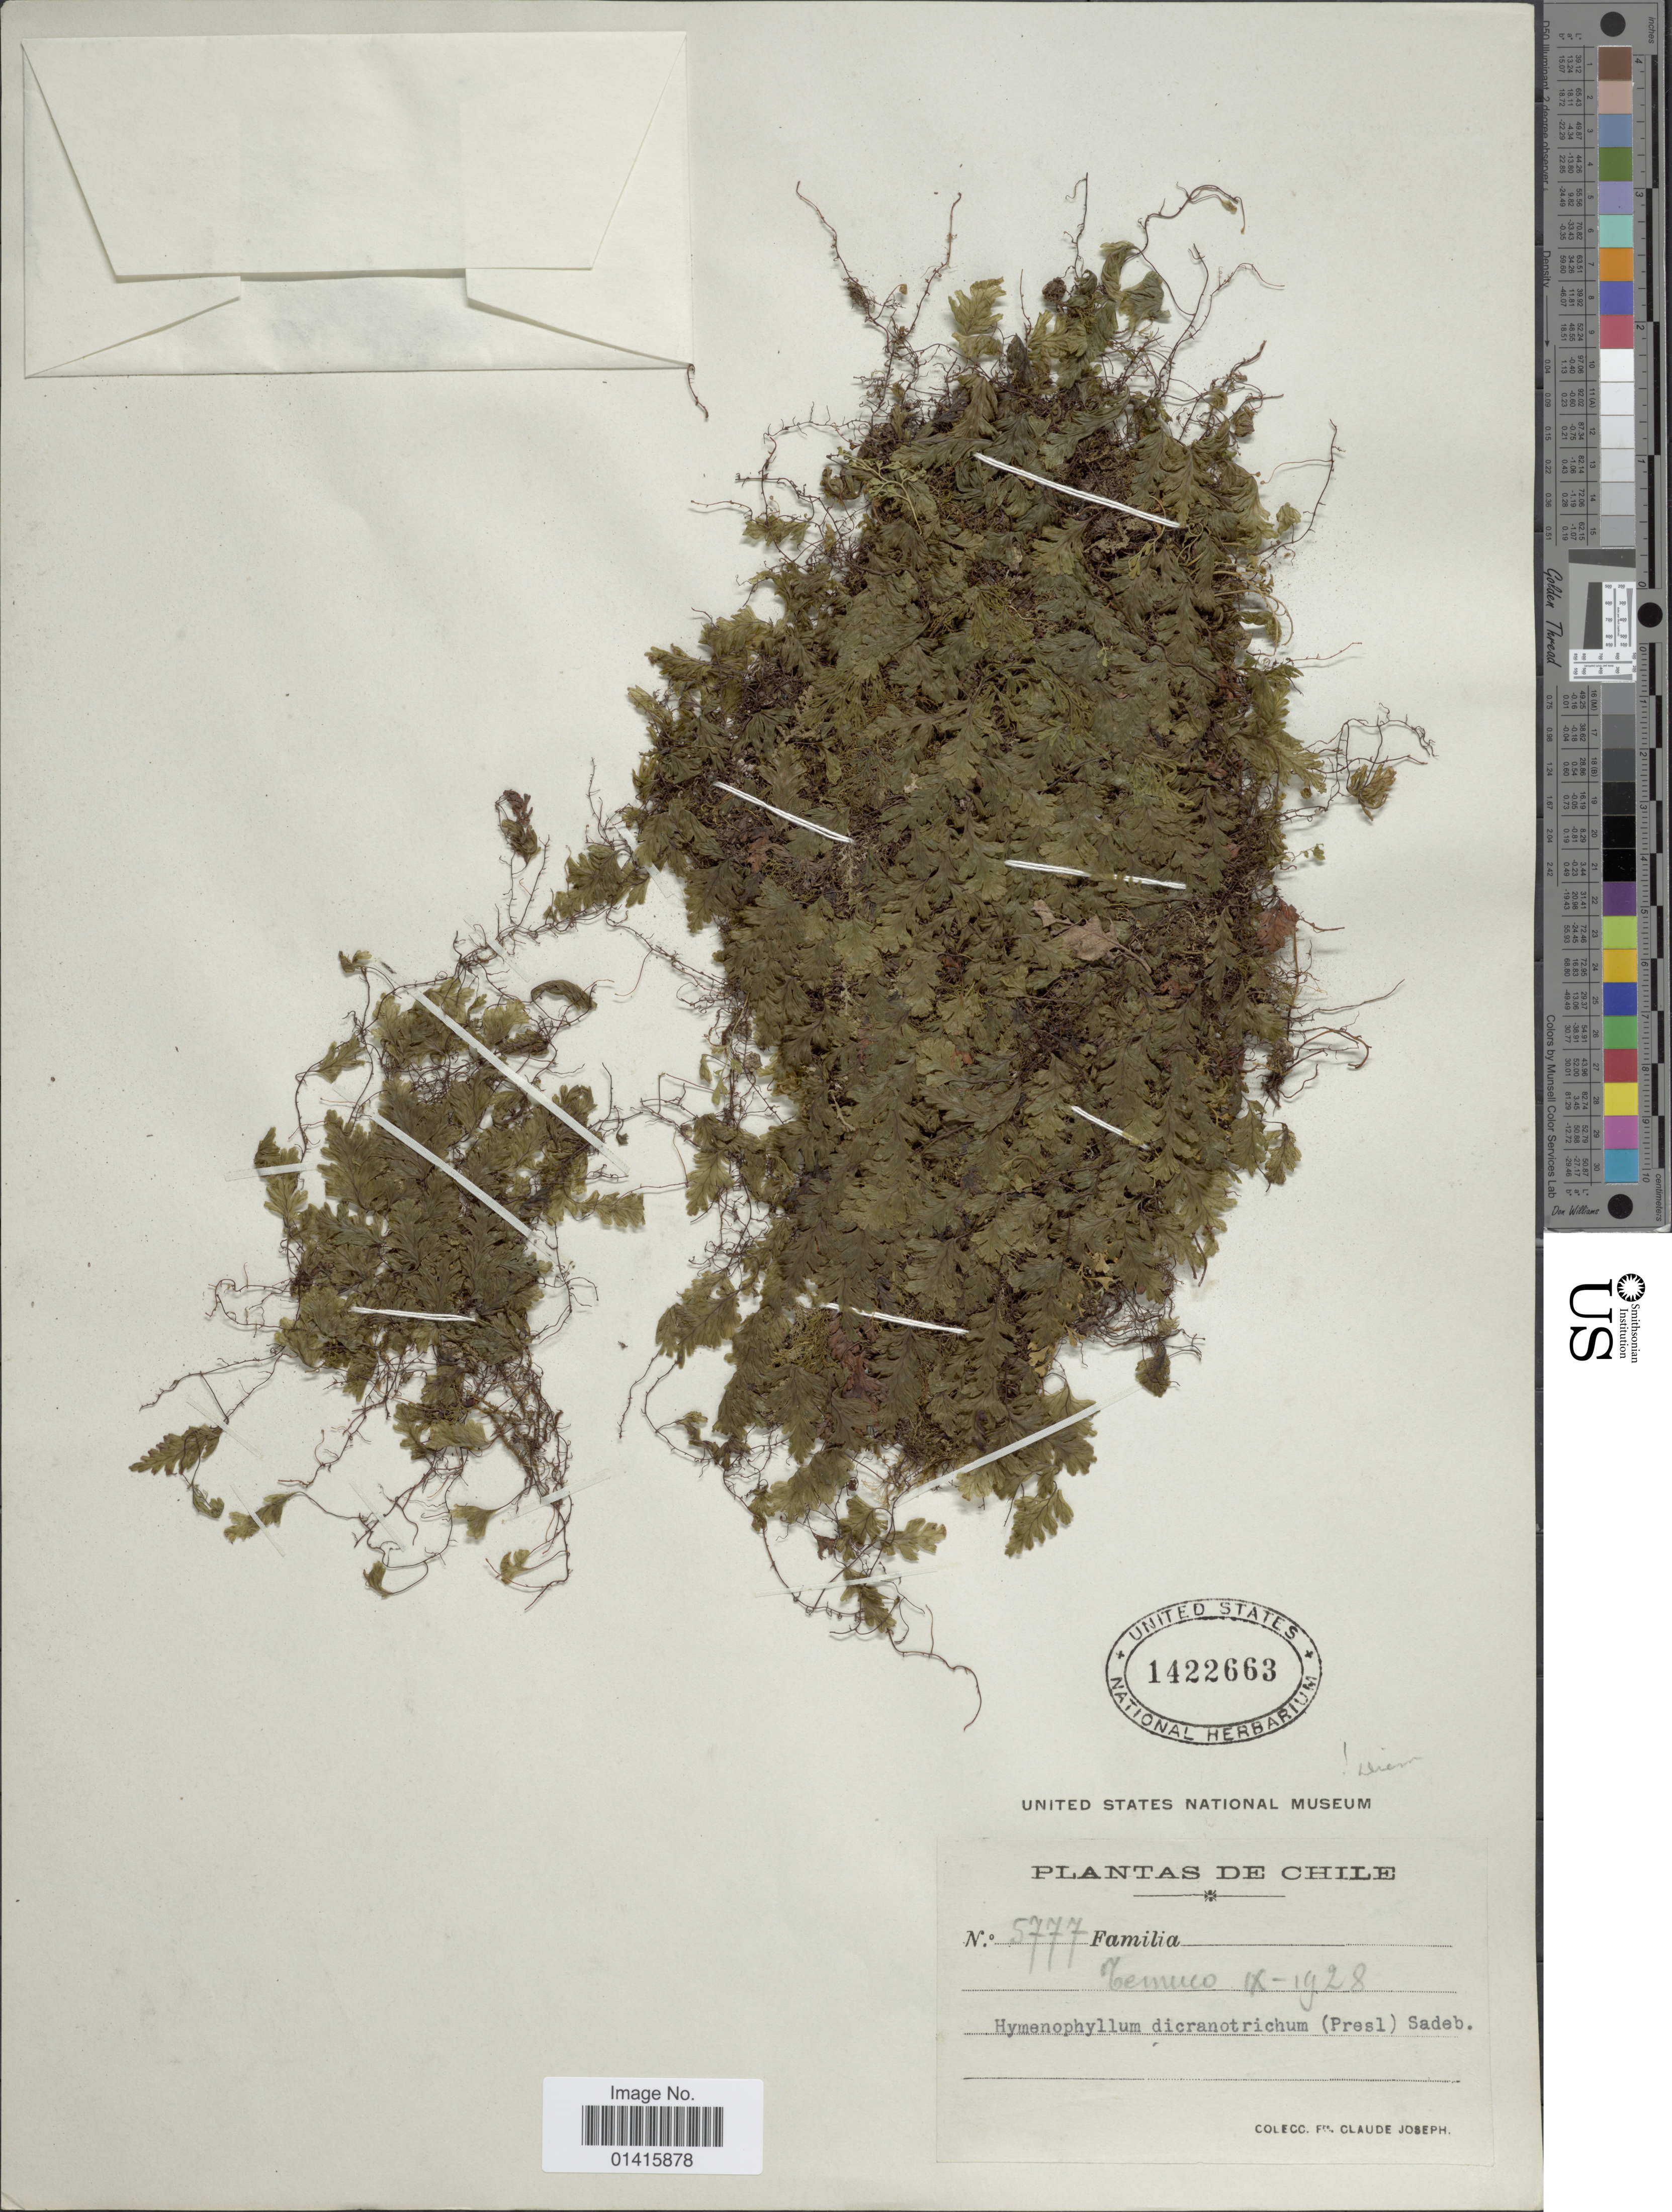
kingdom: Plantae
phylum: Tracheophyta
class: Polypodiopsida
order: Hymenophyllales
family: Hymenophyllaceae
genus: Hymenophyllum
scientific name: Hymenophyllum dicranotrichum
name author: (C. Presl) Sadeb.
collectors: Frere Claude Joseph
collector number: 5777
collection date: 1928-09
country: Chile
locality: Ternuco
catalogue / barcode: US 1422663